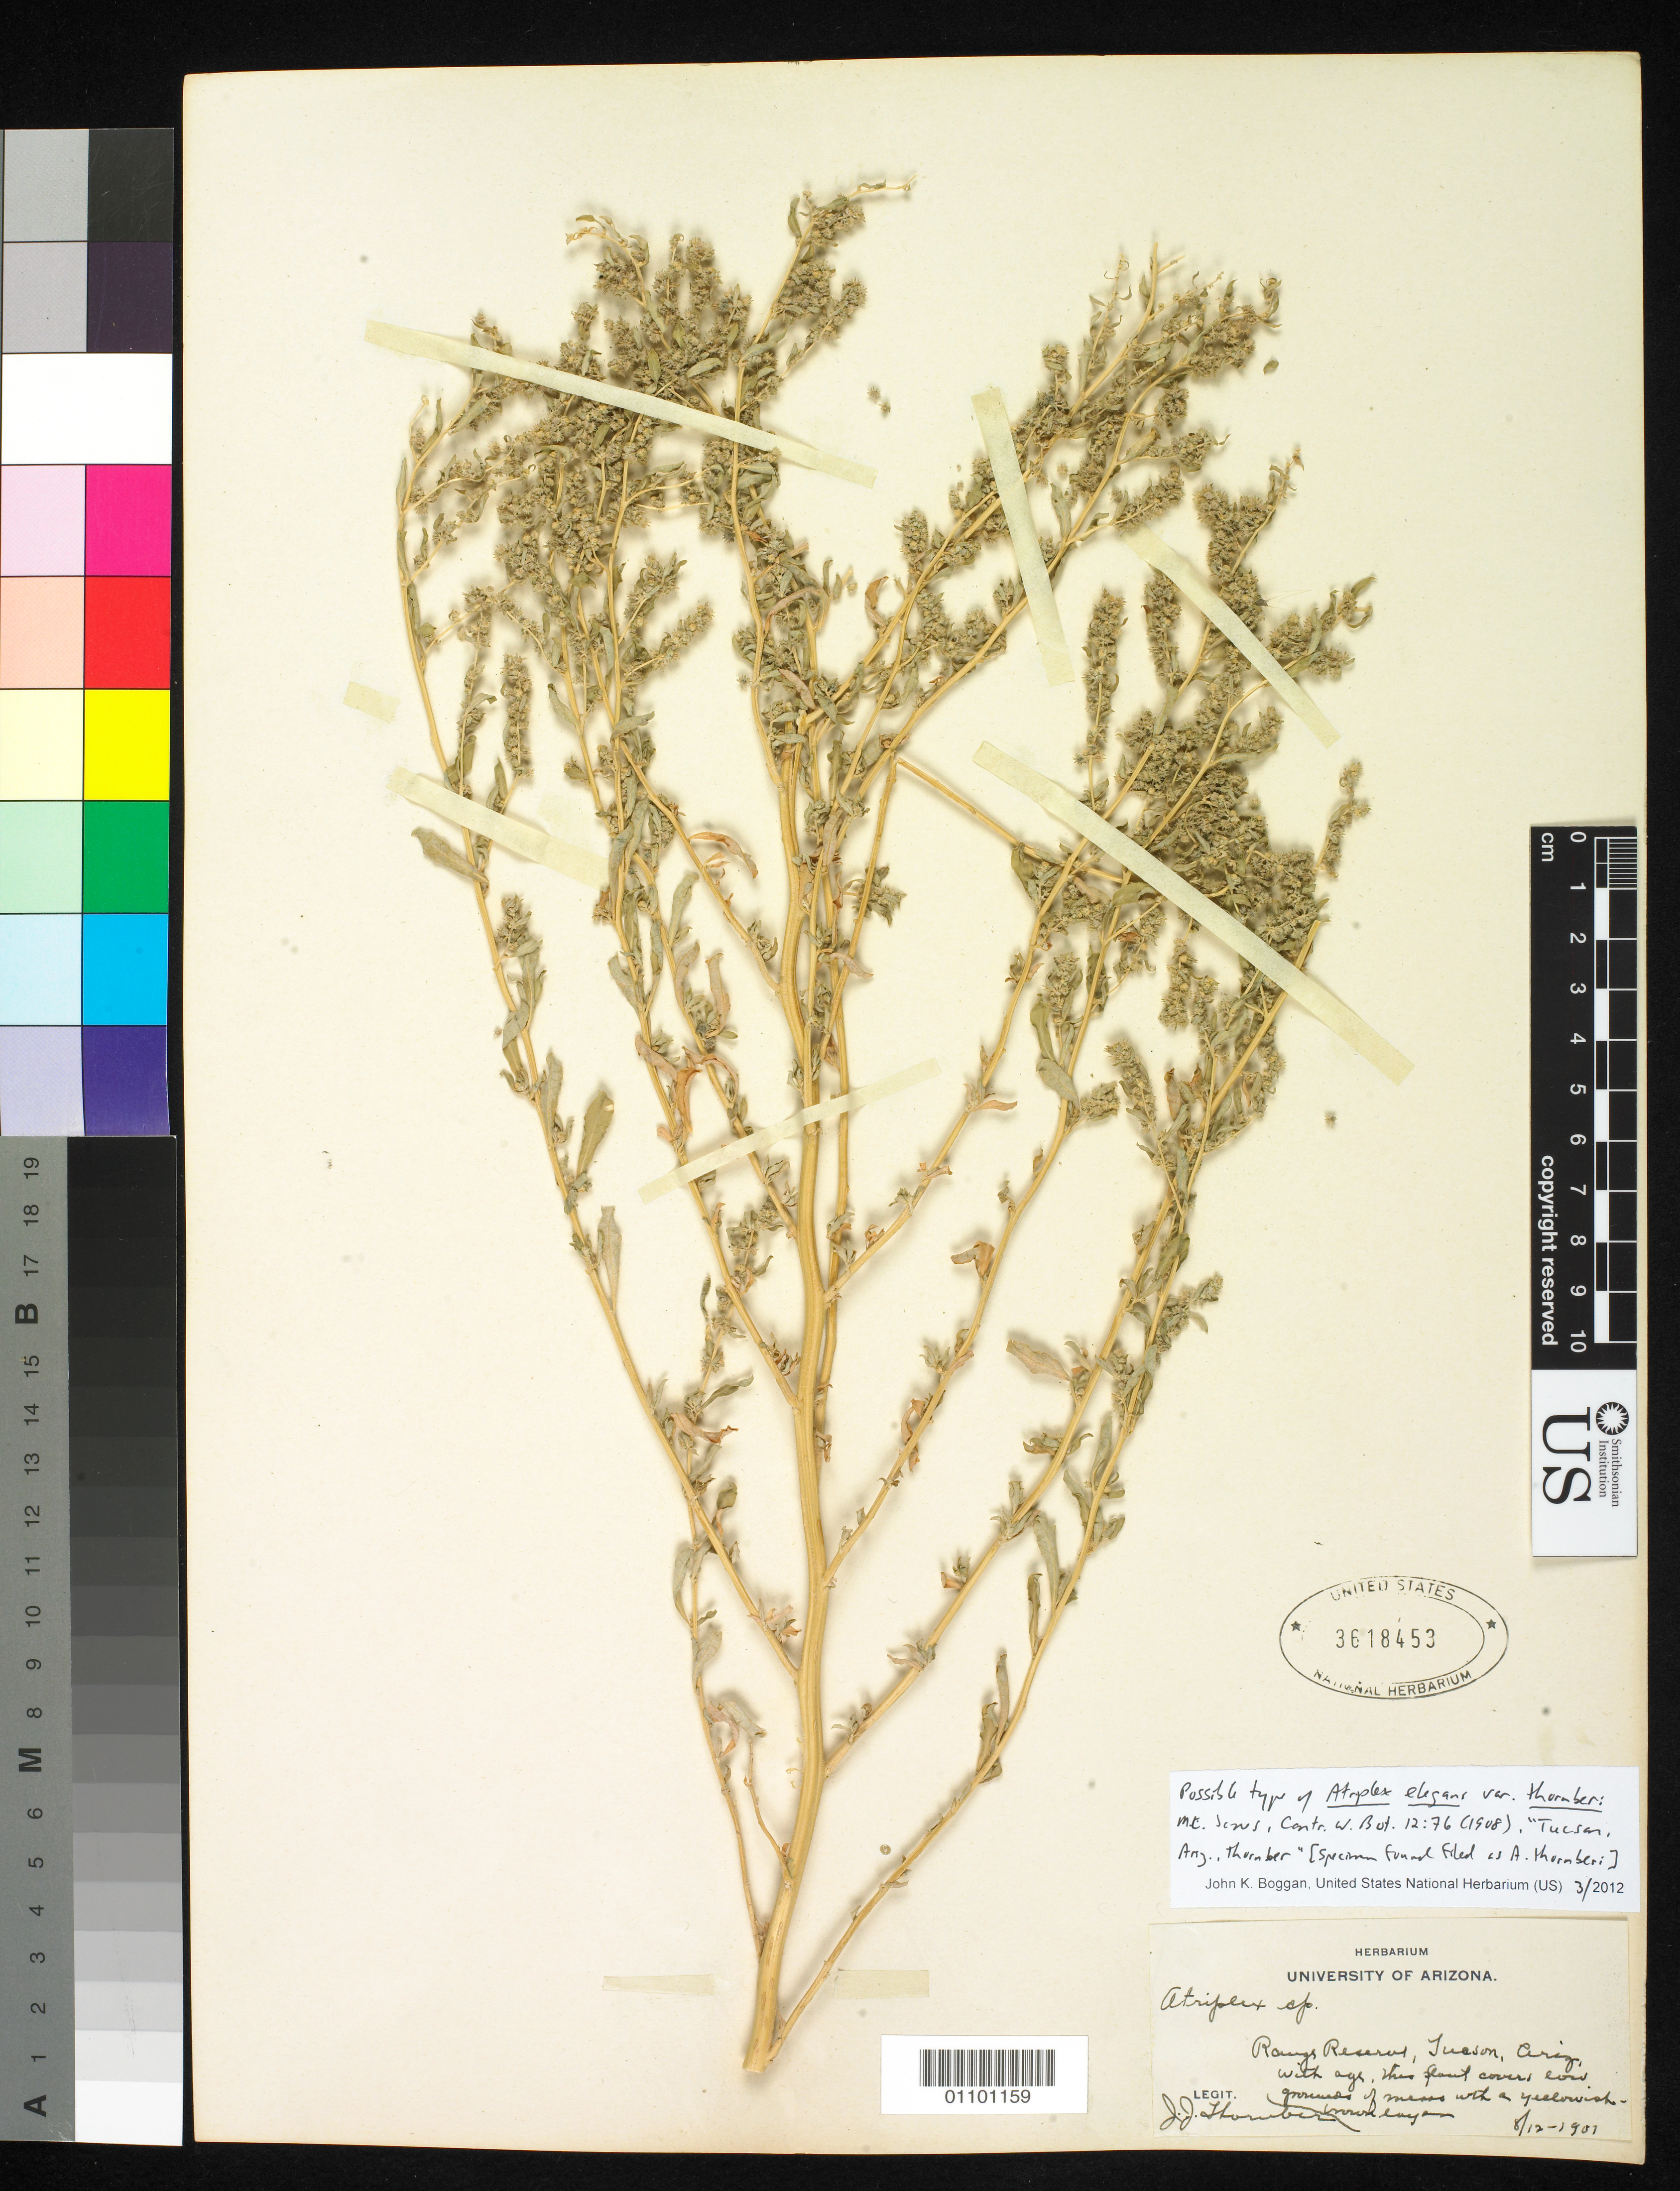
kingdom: Plantae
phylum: Tracheophyta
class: Magnoliopsida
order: Caryophyllales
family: Amaranthaceae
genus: Atriplex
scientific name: Atriplex elegans var. thornberi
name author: M.E. Jones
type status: Possible Type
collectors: J. Thornber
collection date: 1901-12-08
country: United States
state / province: Arizona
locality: Tucson.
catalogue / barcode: US 3618453